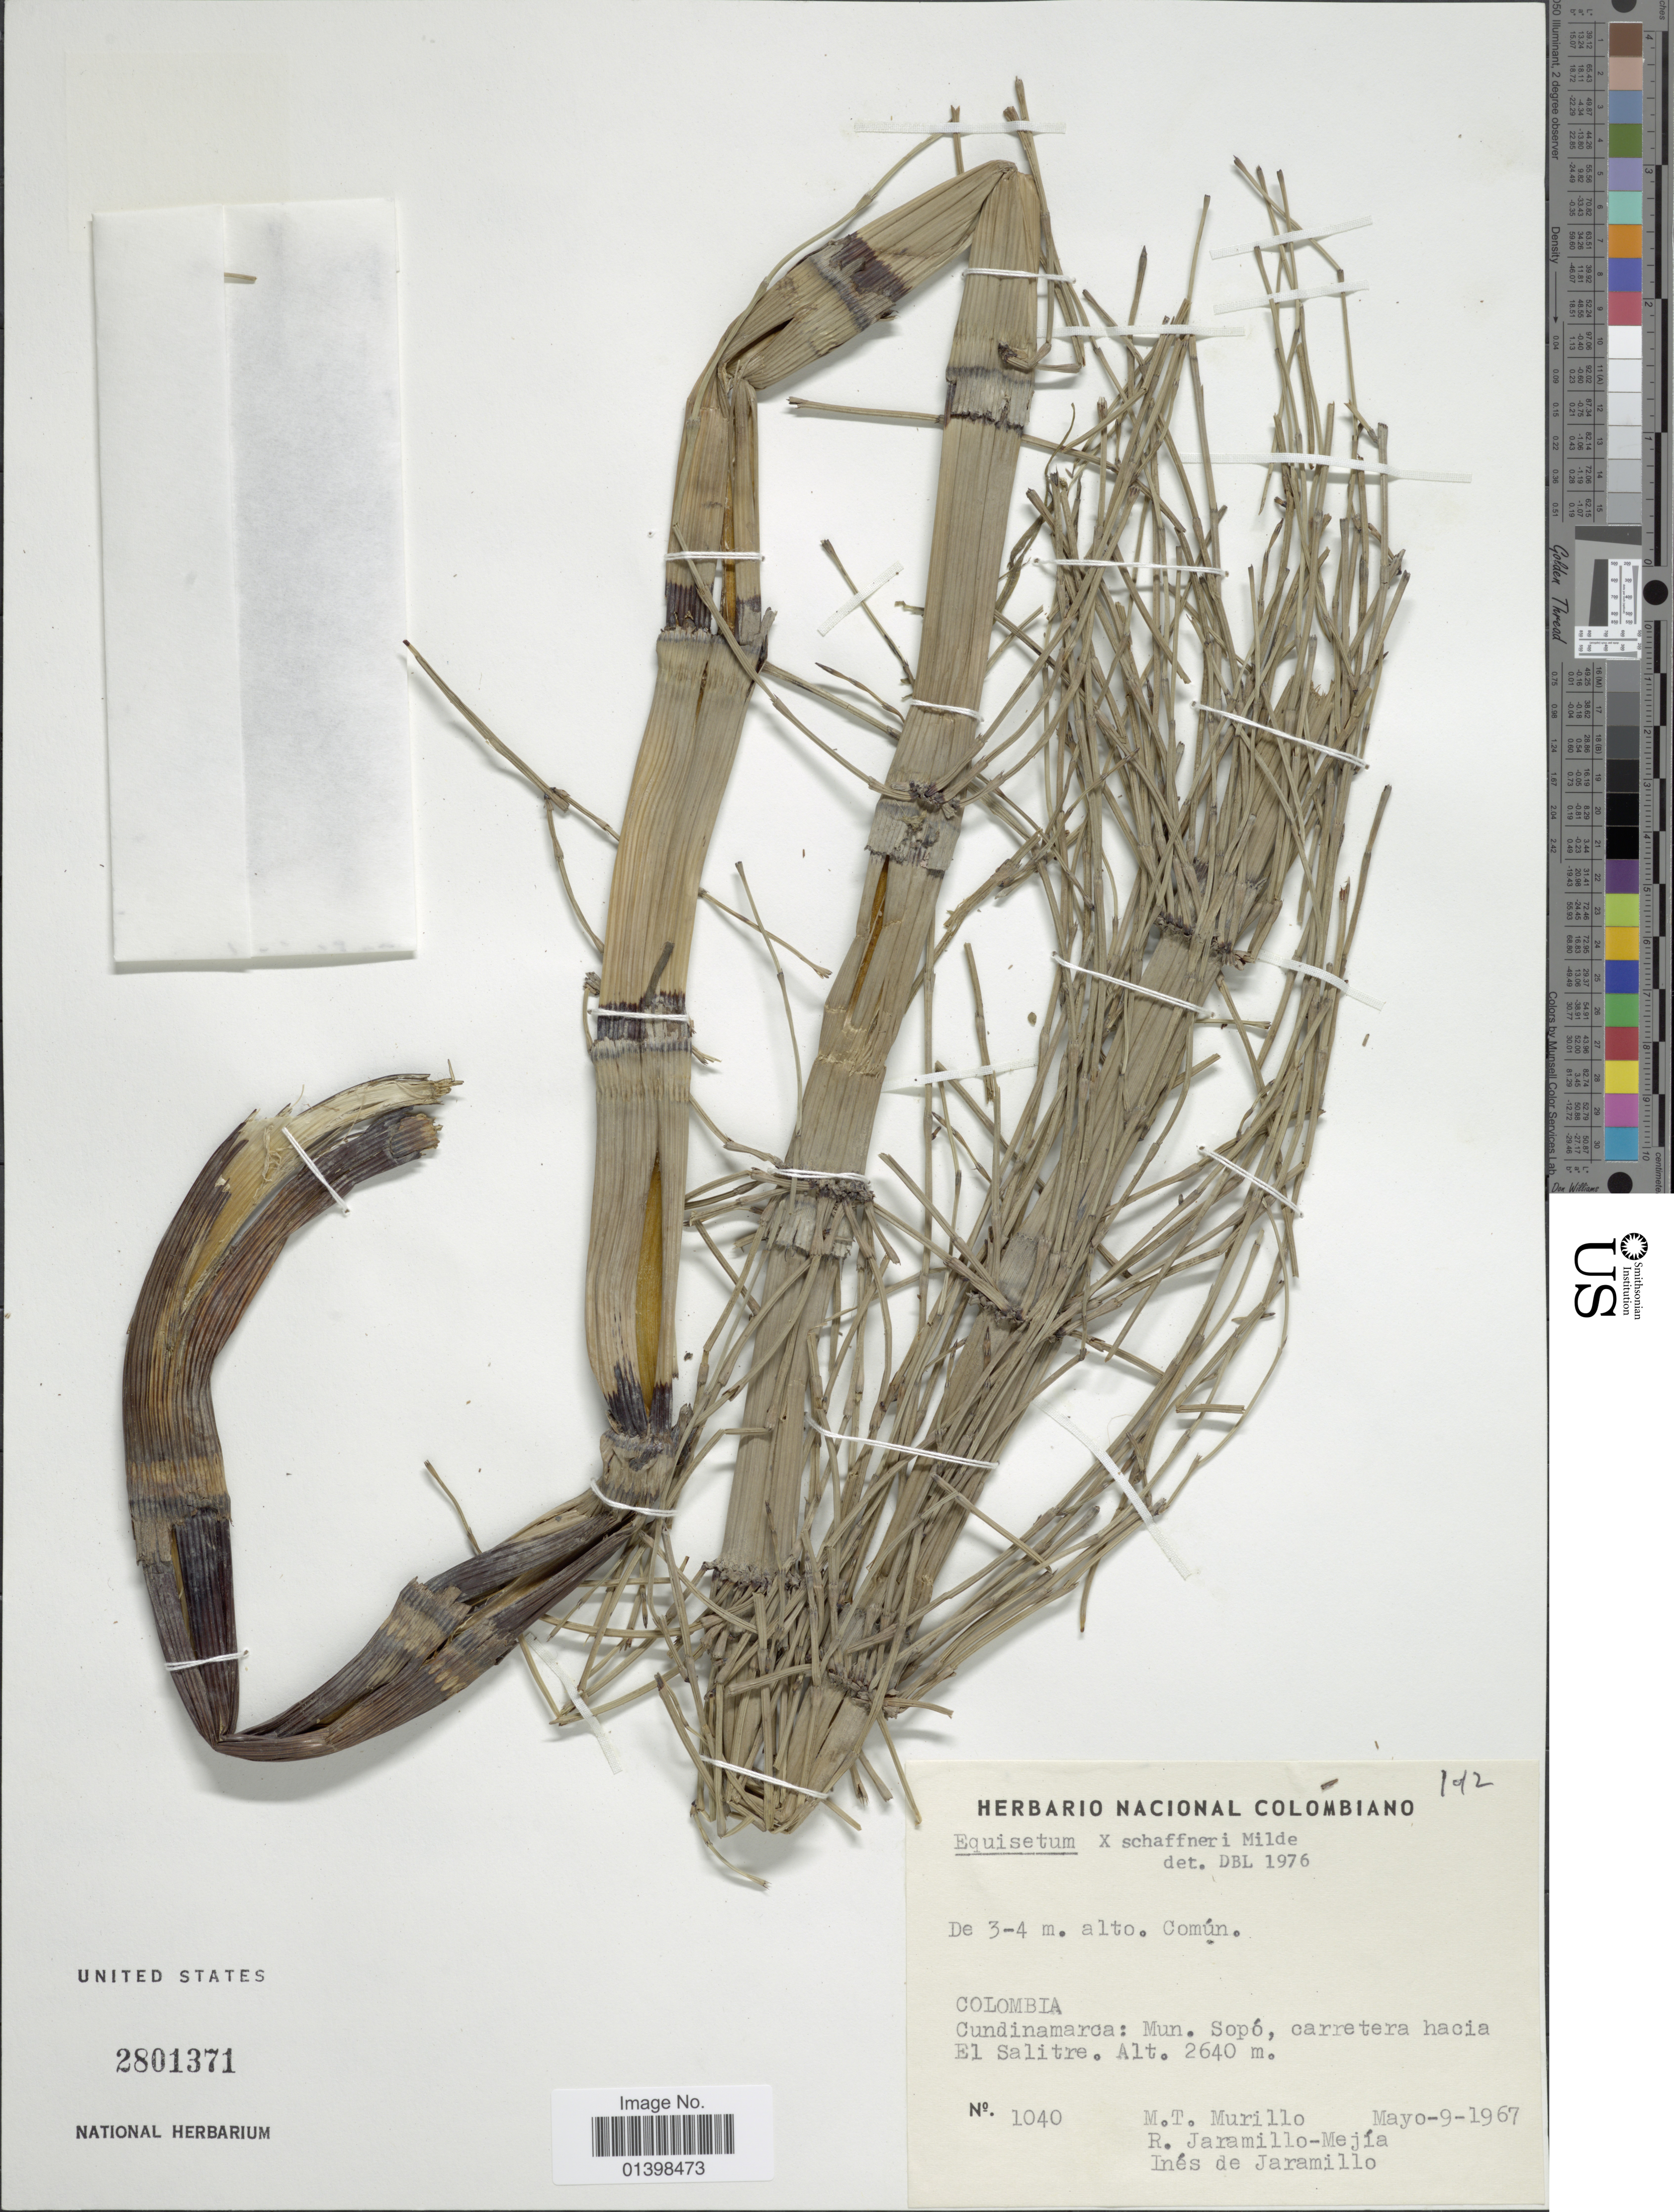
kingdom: Plantae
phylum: Tracheophyta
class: Polypodiopsida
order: Equisetales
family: Equisetaceae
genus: Equisetum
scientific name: Equisetum x schaffneri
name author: J. Milde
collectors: M. Murillo, R. Jaramillo M. & I. Jaramillo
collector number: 1040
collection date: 1967-05-09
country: Colombia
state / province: Cundinamarca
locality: Mun Sopó, carretera hacia El Salitre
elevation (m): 2640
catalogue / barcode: US 2801371